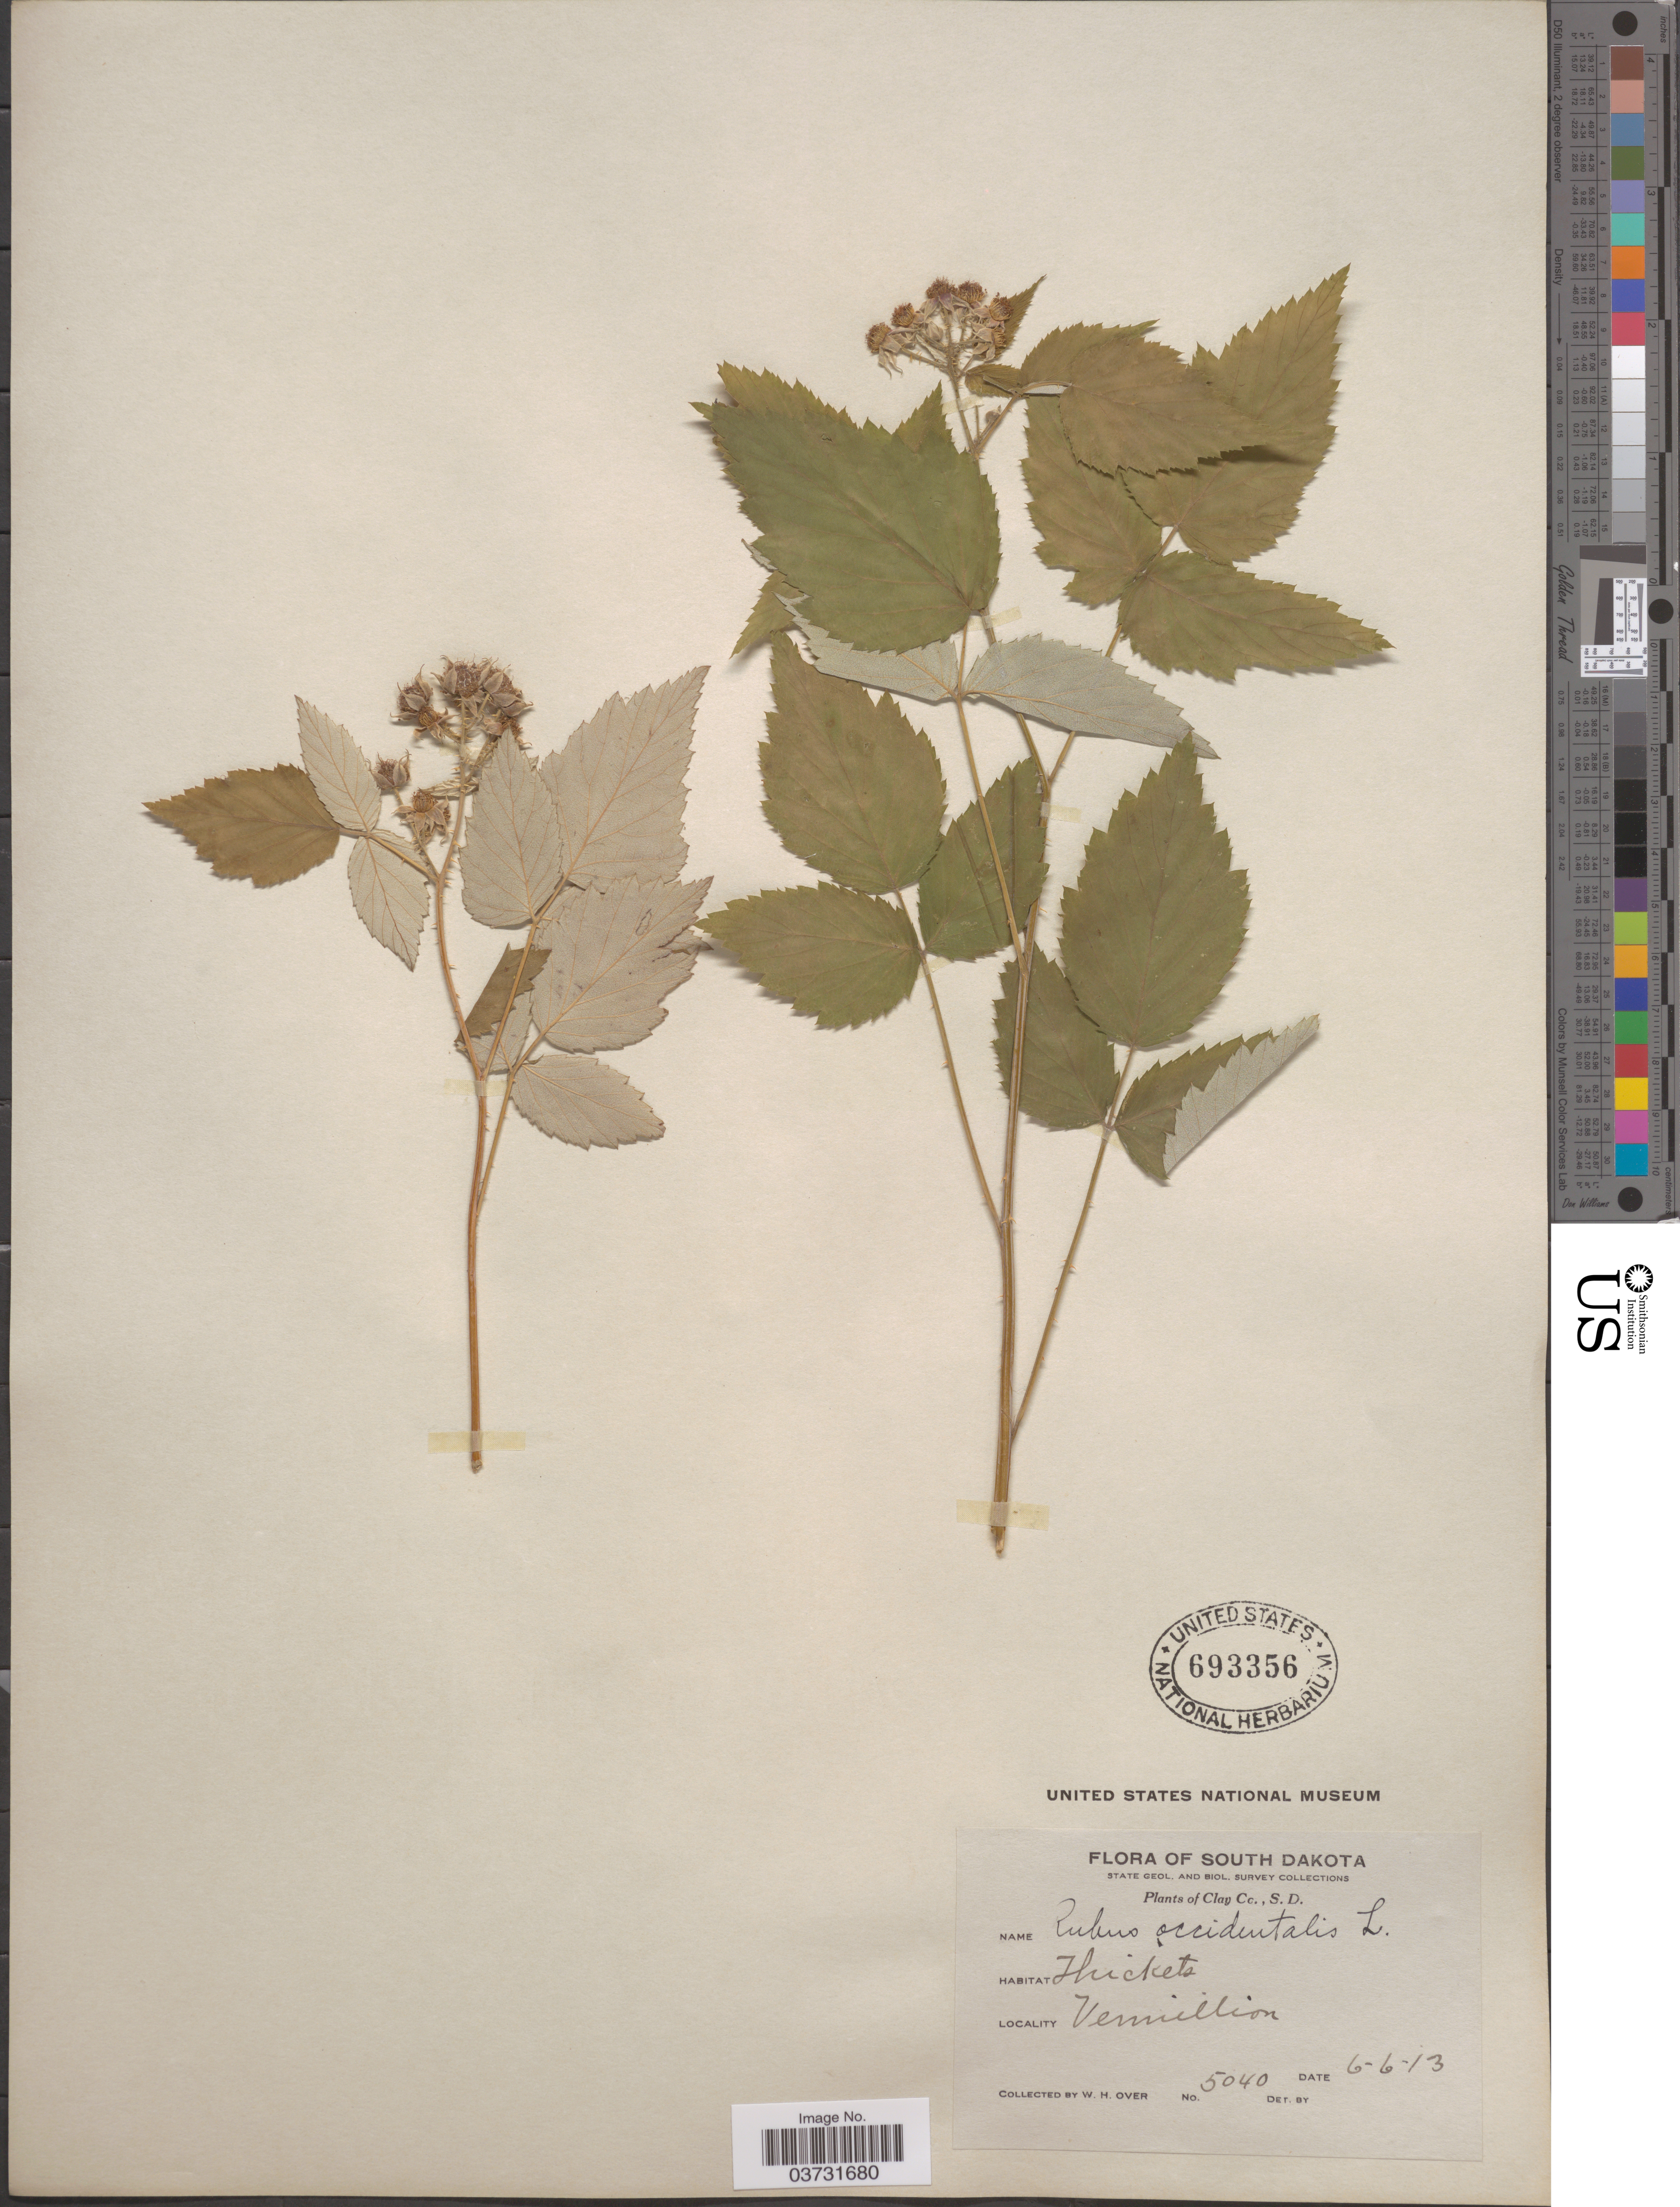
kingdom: Plantae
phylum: Tracheophyta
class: Magnoliopsida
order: Rosales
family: Rosaceae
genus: Rubus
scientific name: Rubus occidentalis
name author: L.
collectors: W. Over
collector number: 5040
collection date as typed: Transcribed d/m/y: 6/6/13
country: United States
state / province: South Dakota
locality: Vermillion.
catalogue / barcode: US 693356